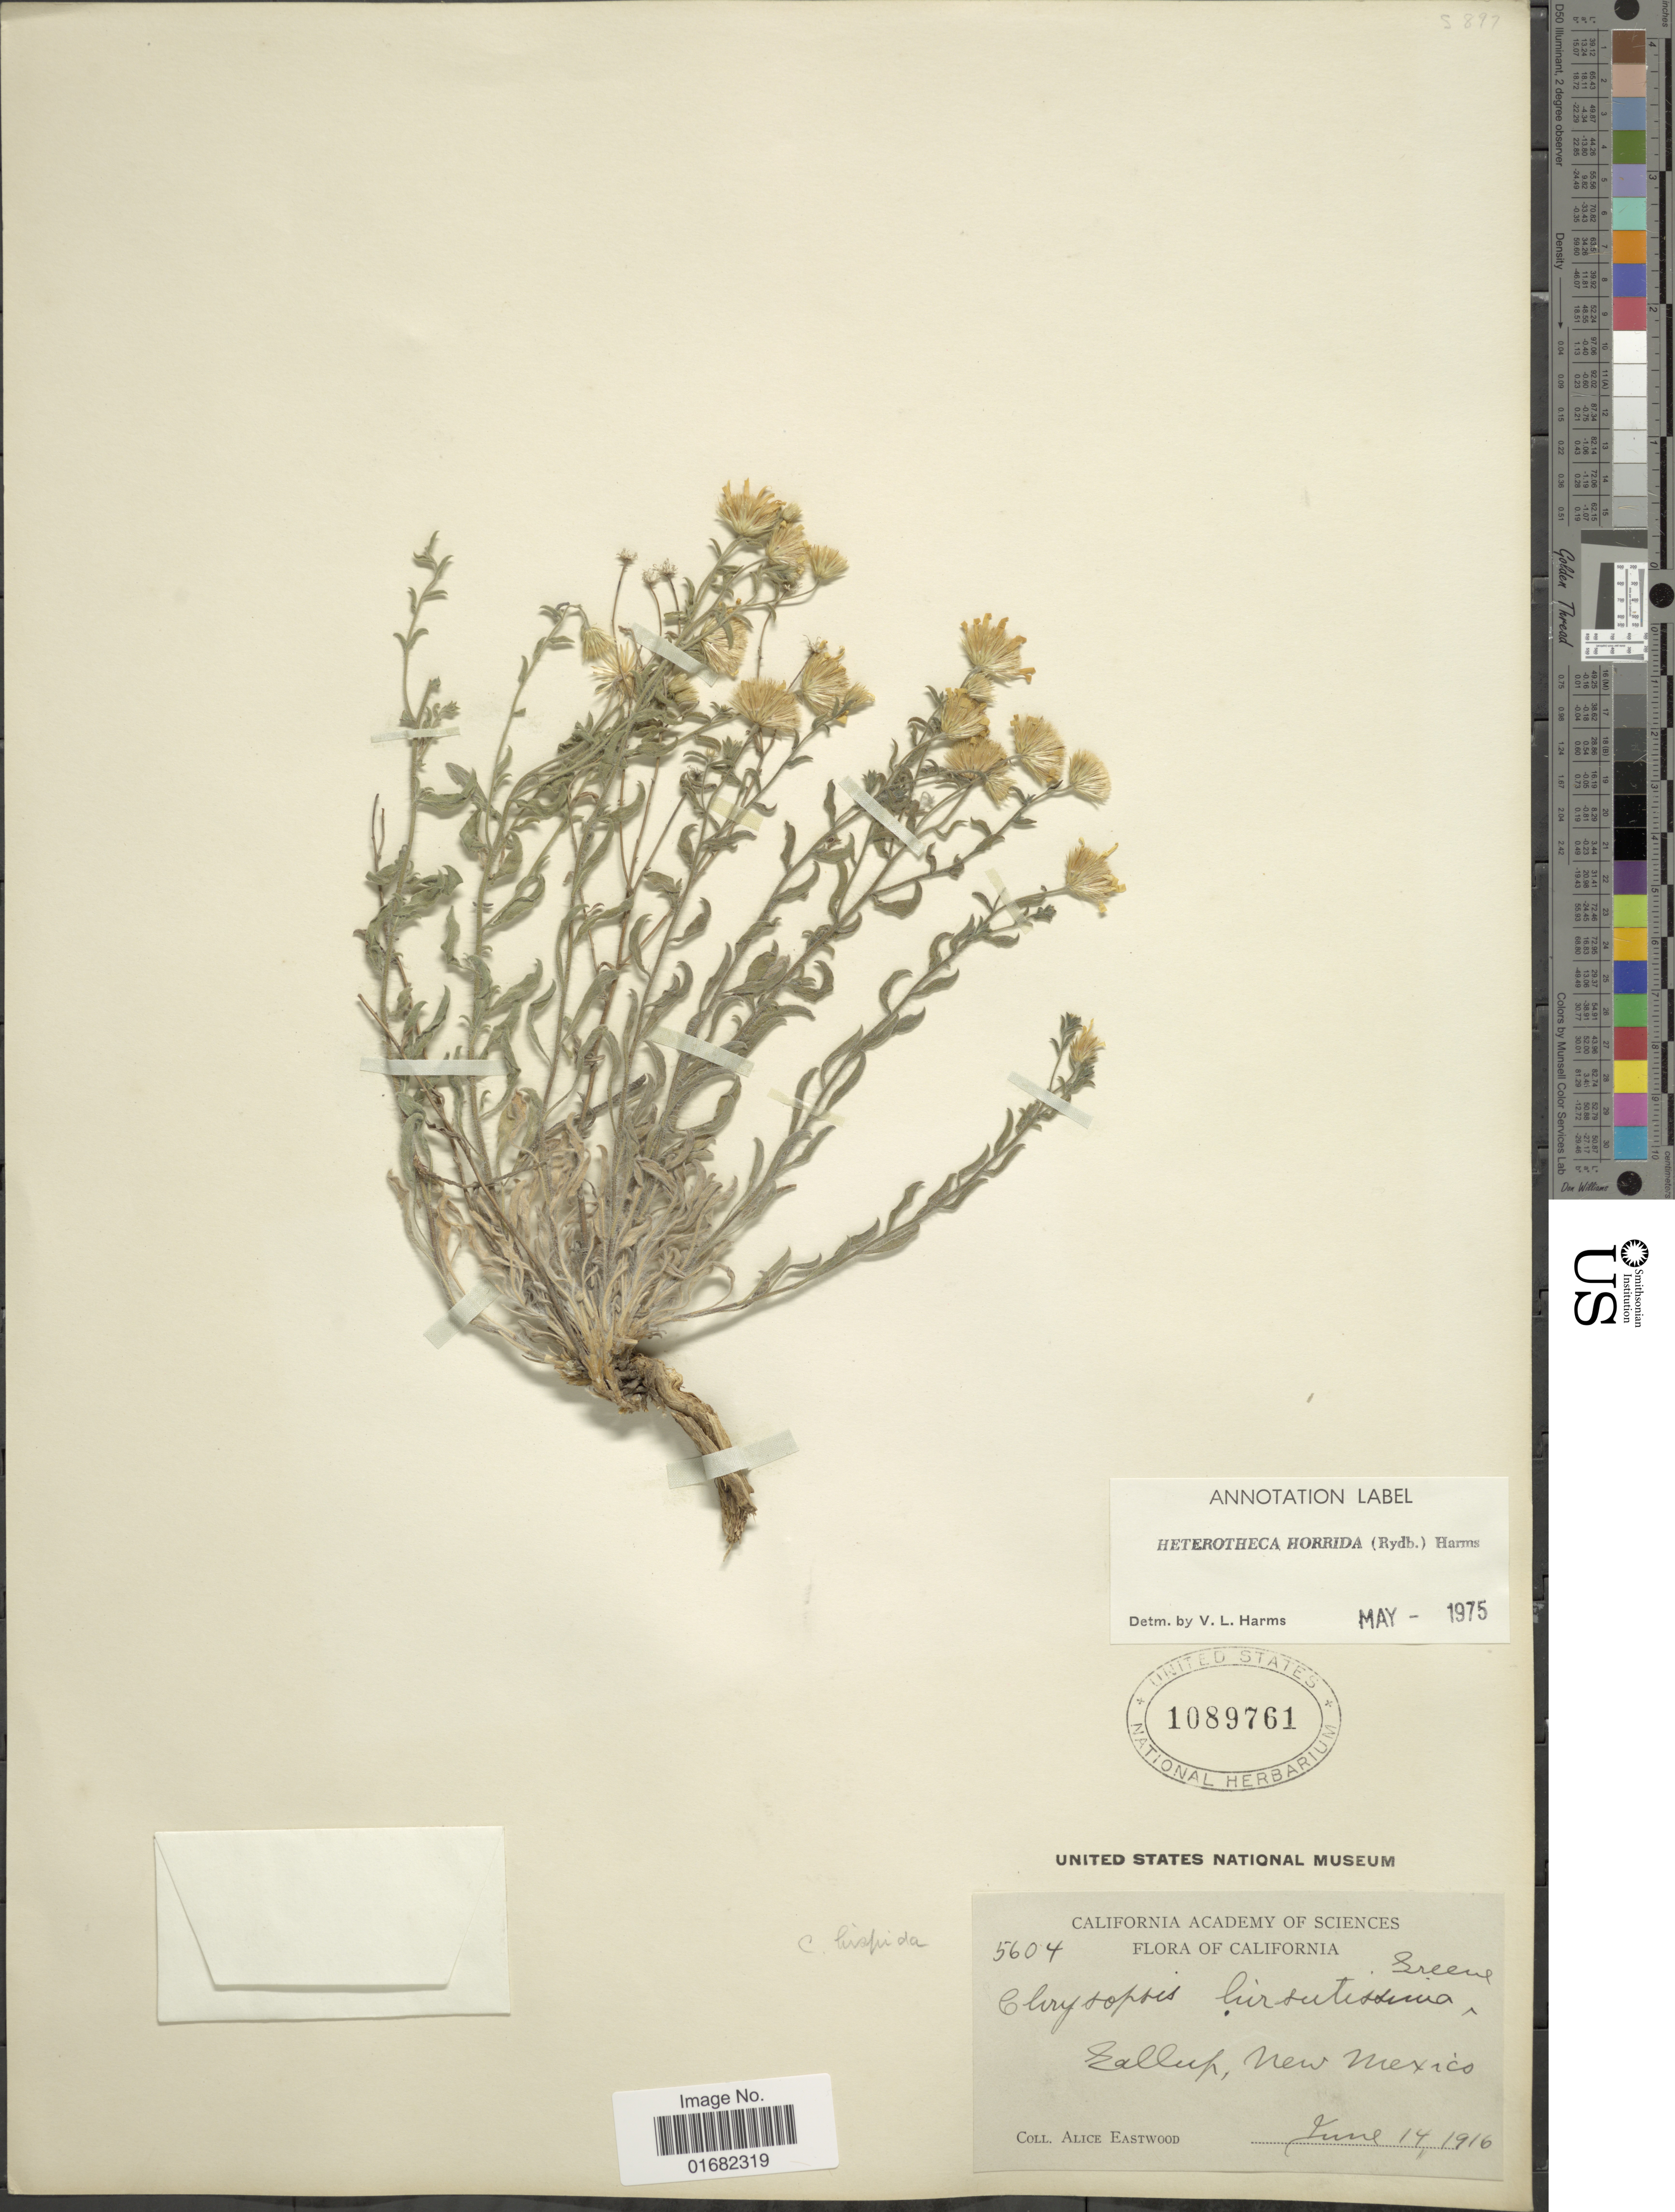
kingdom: Plantae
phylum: Tracheophyta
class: Magnoliopsida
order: Asterales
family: Asteraceae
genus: Heterotheca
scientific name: Heterotheca horrida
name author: (Rydb.) V.L. Harms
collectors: A. Eastwood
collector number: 5604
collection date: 1916-06-14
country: United States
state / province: New Mexico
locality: Gallup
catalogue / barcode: US 1089761